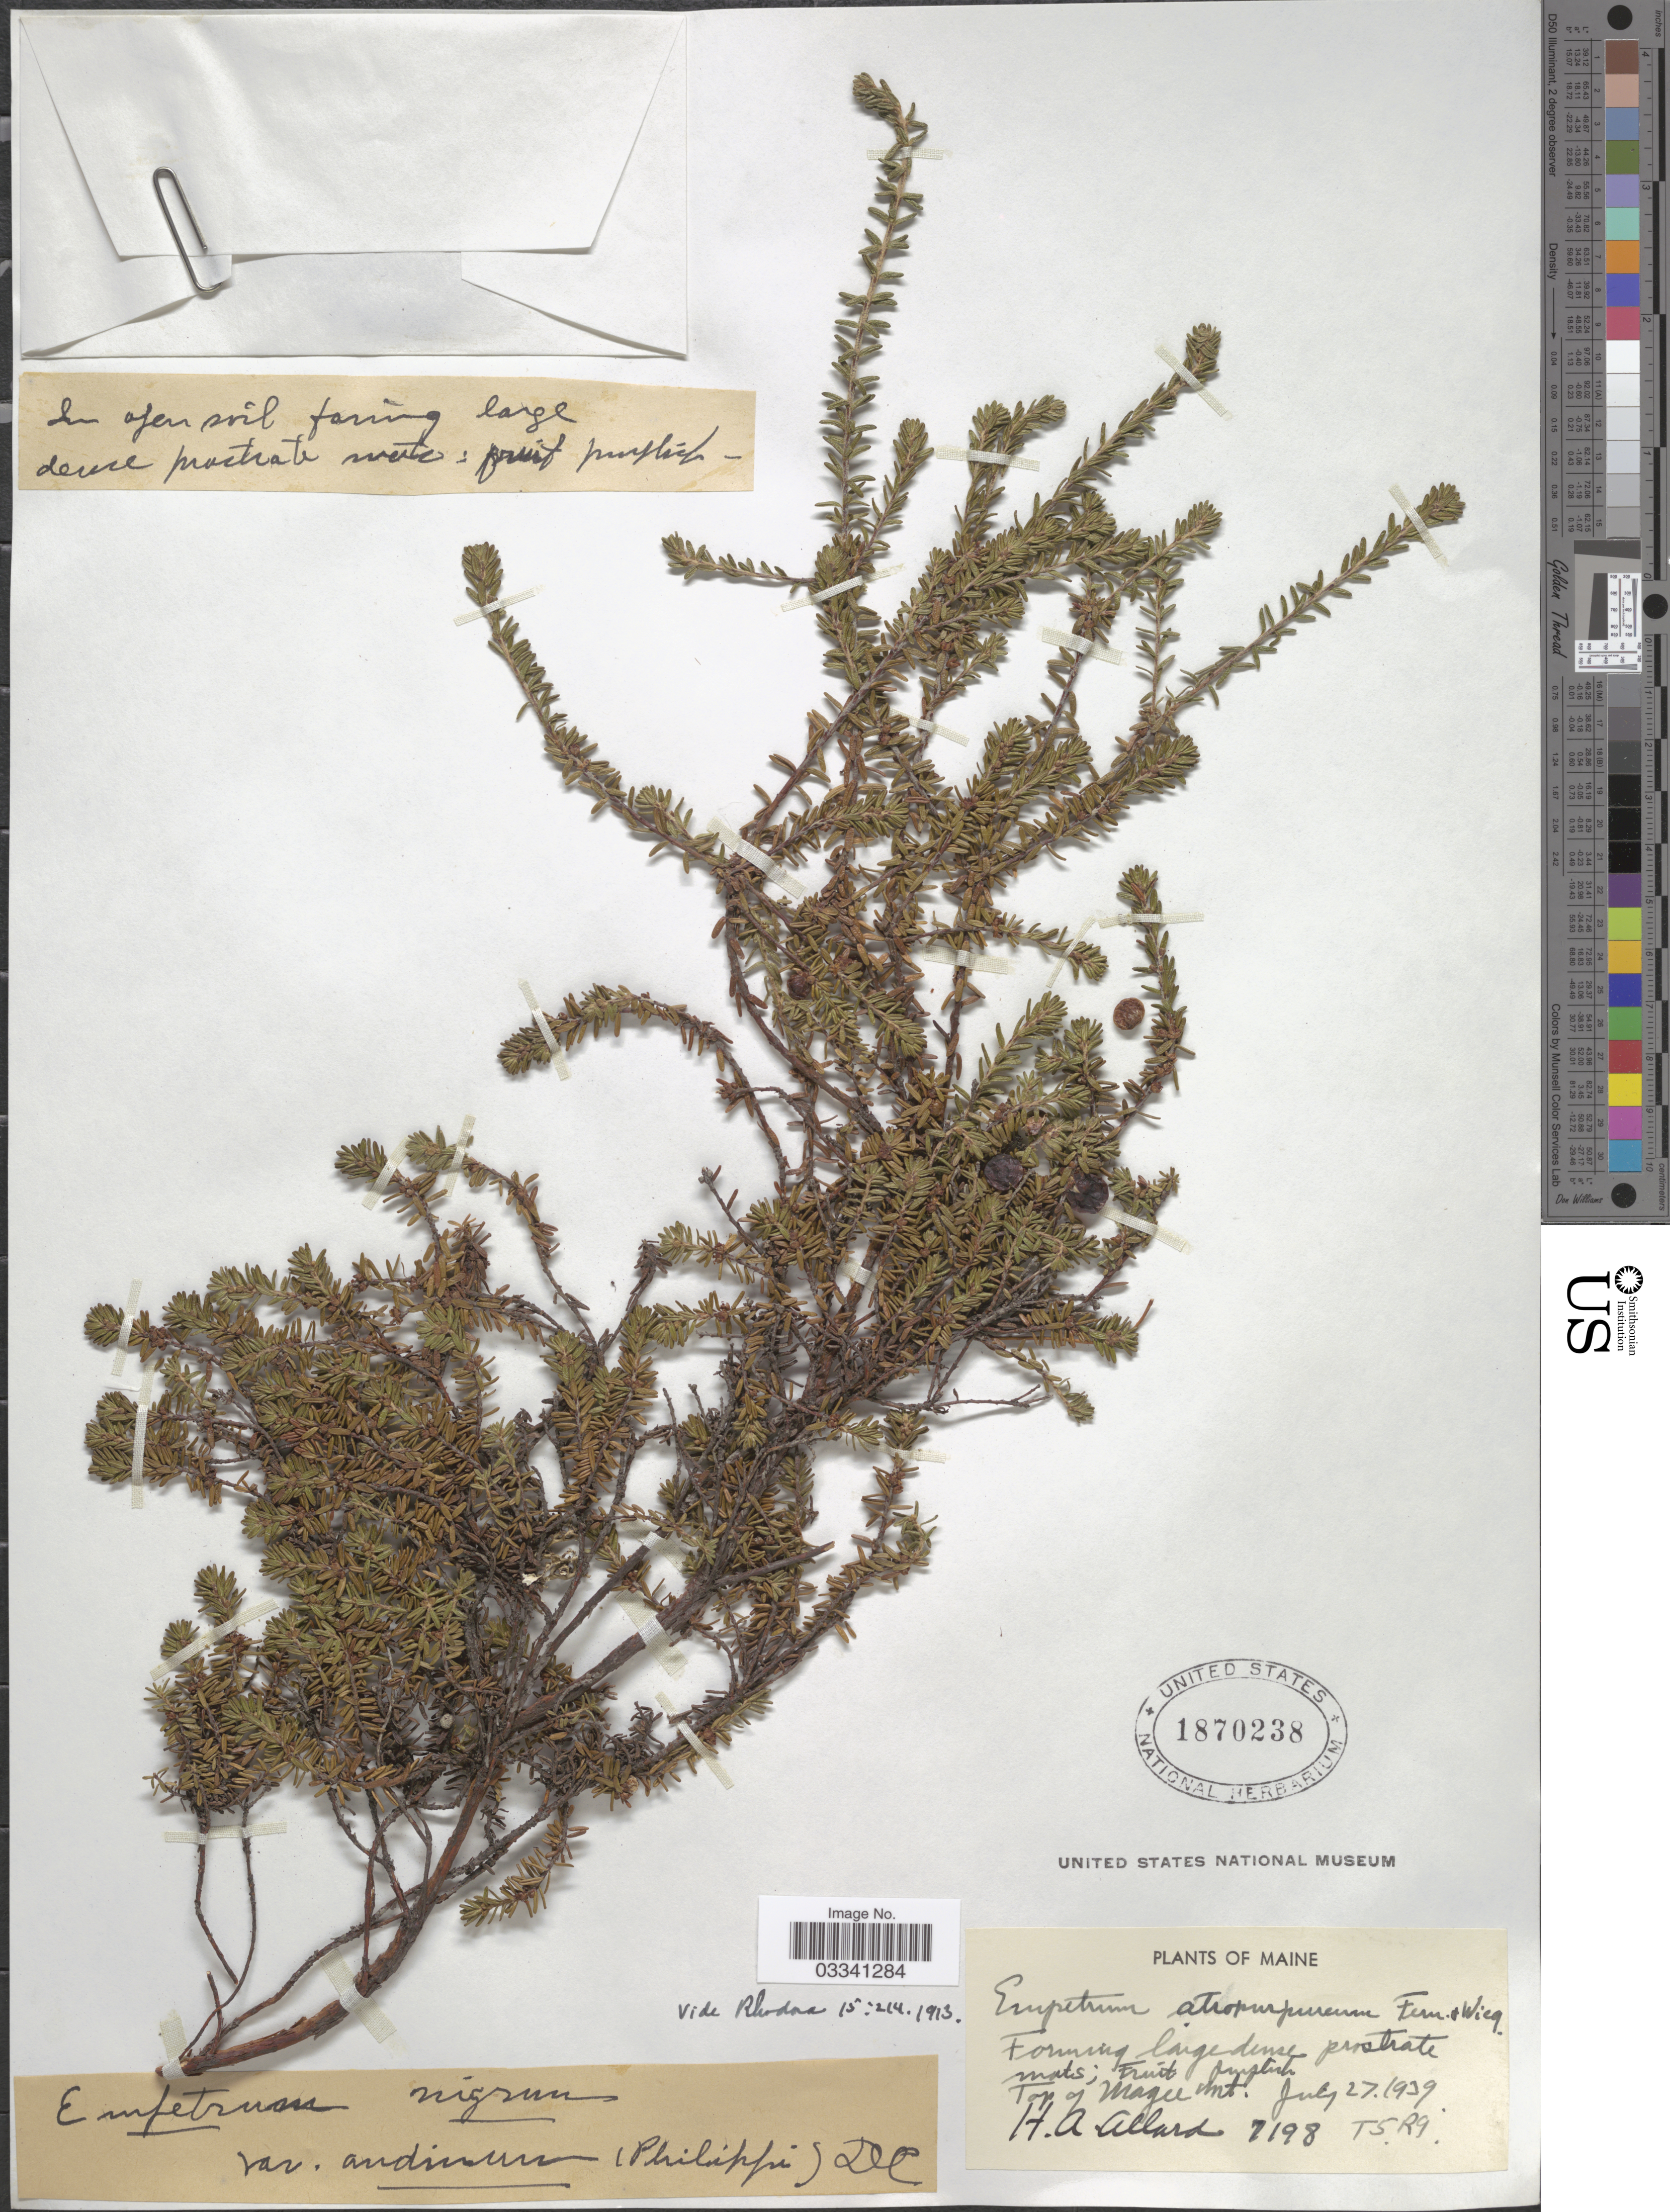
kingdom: Plantae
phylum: Tracheophyta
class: Magnoliopsida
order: Ericales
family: Ericaceae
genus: Empetrum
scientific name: Empetrum atropurpureum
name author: Fernald & Wiegand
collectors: H. A. Allard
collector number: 7198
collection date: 1939-07-27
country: United States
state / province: Maine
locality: Top of Magee Mt. T5R9.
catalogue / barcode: US 1870238